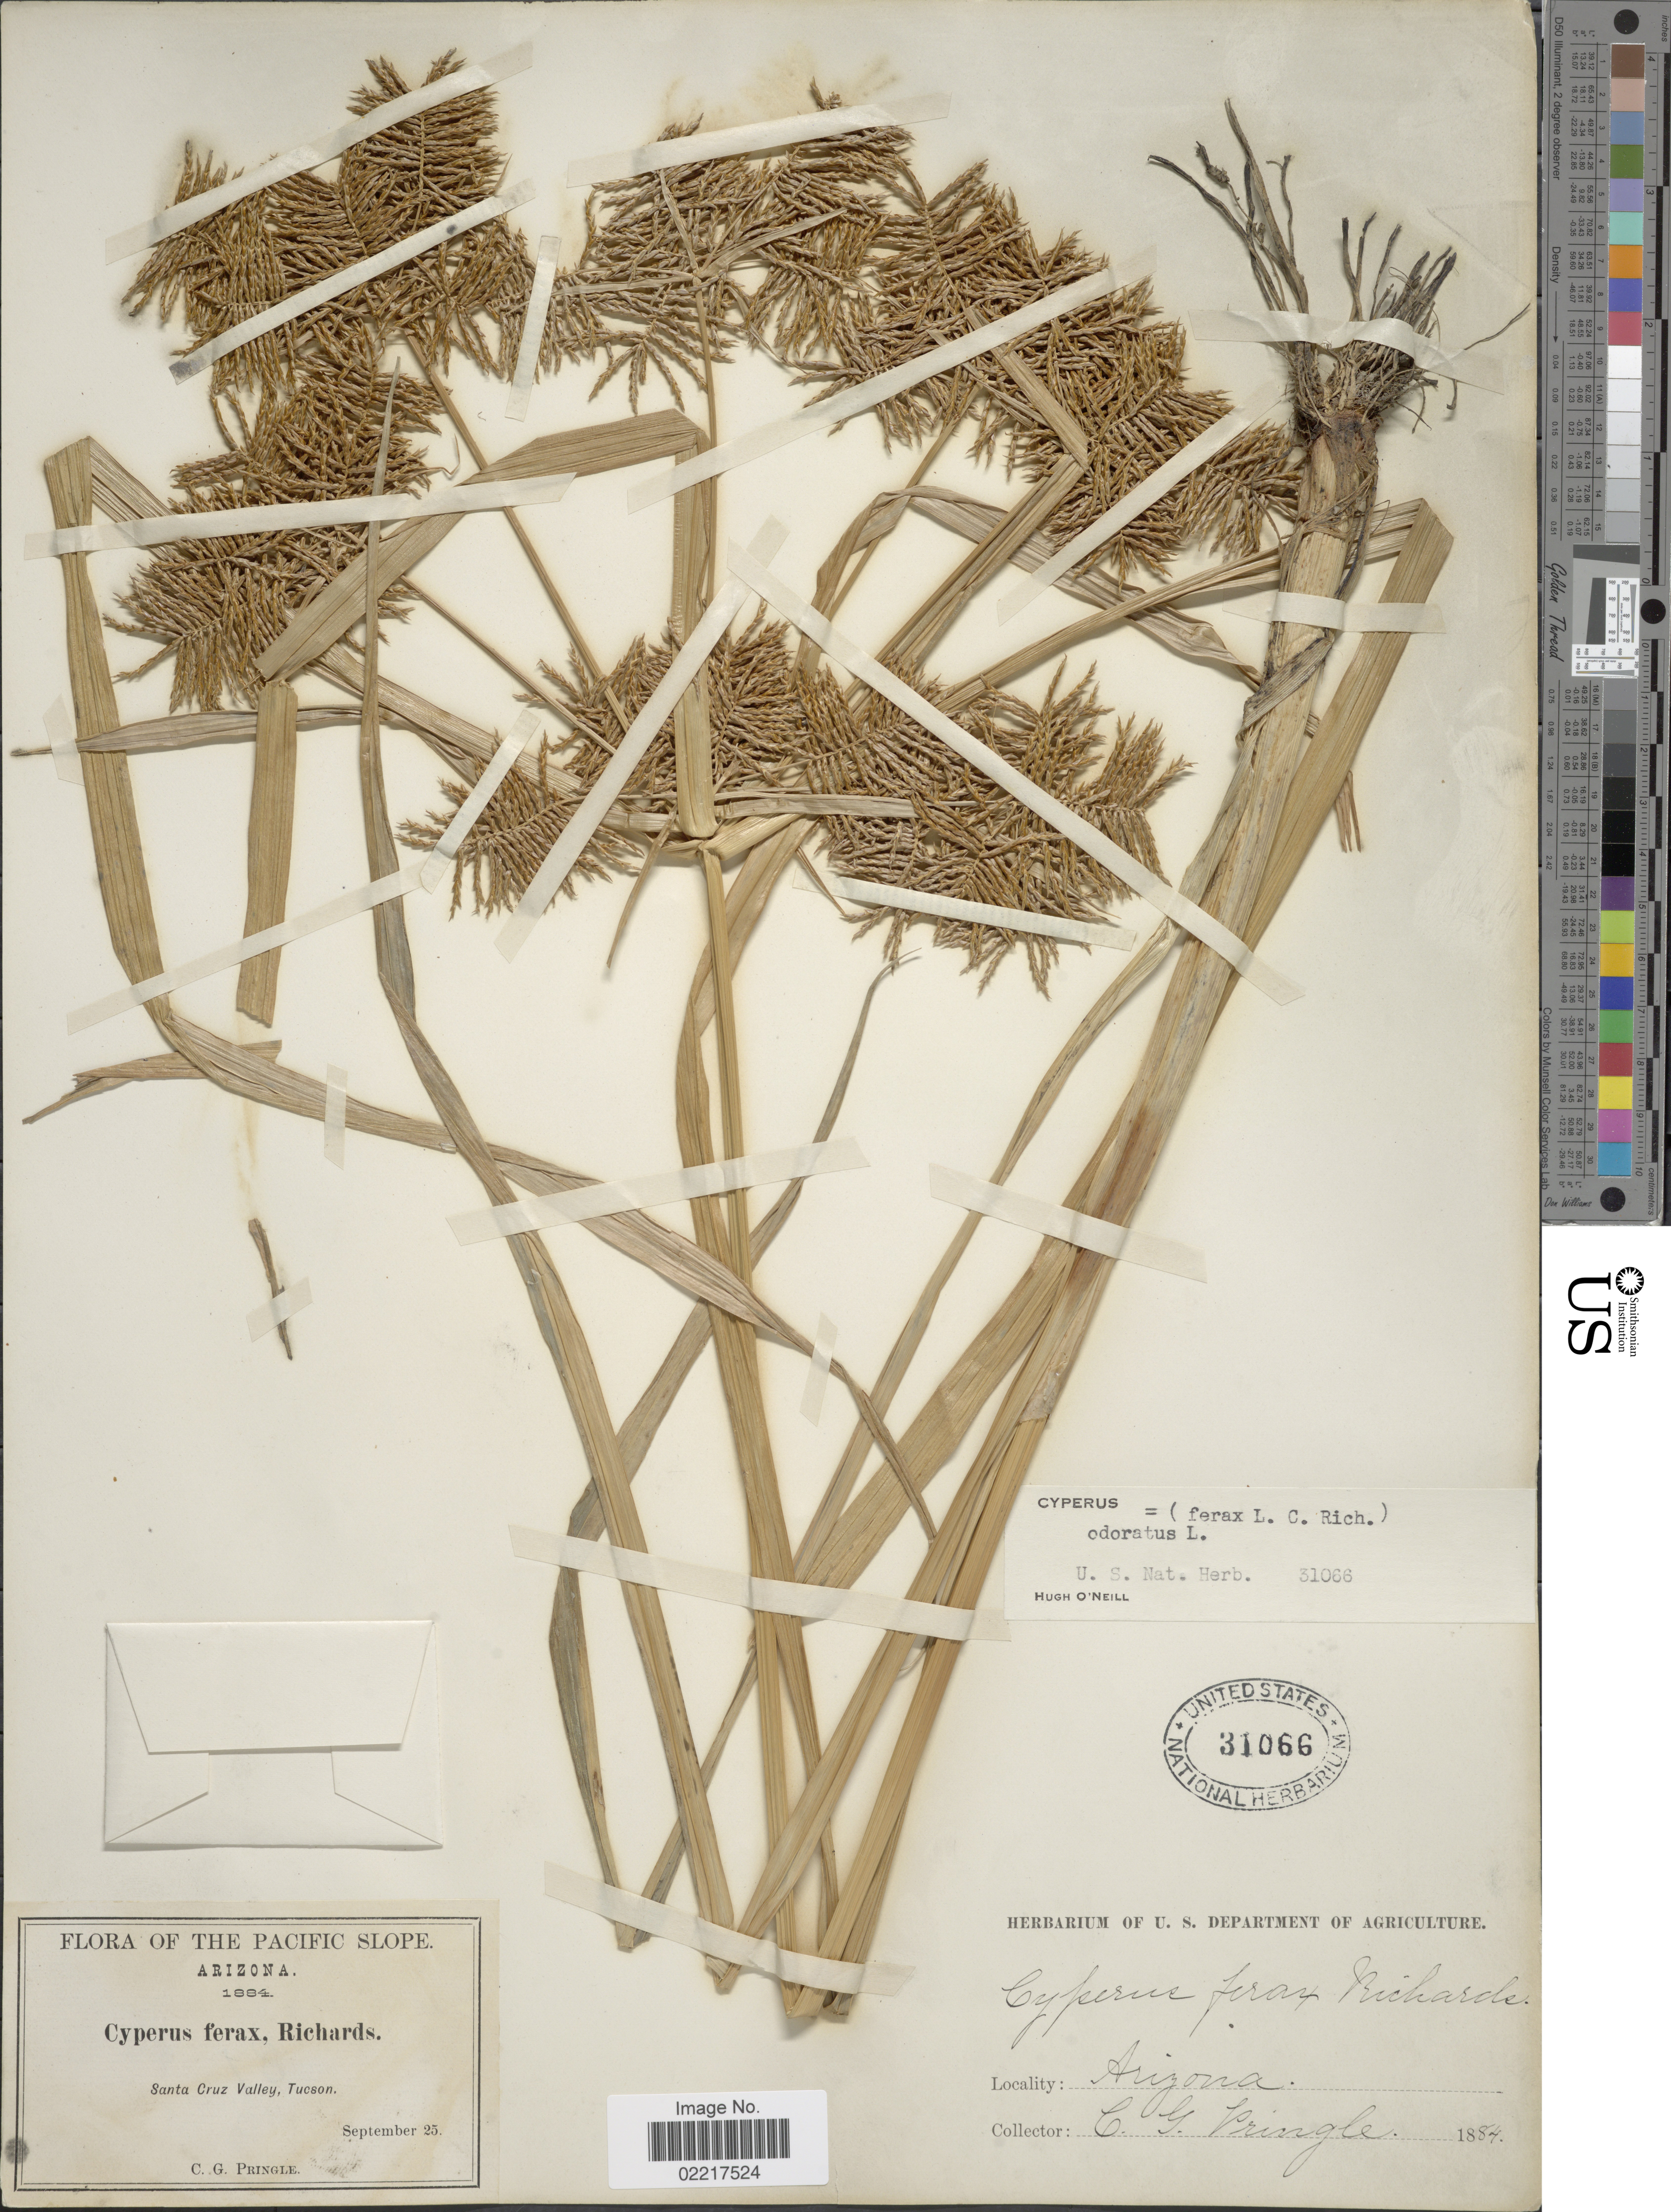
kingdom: Plantae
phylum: Tracheophyta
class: Liliopsida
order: Poales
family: Cyperaceae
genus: Cyperus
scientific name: Cyperus odoratus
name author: L.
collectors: C. G. Pringle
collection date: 1884-09-25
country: United States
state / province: Arizona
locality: The Pacific Slope, Santa Cruz Valley, Tucson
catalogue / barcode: US 31066